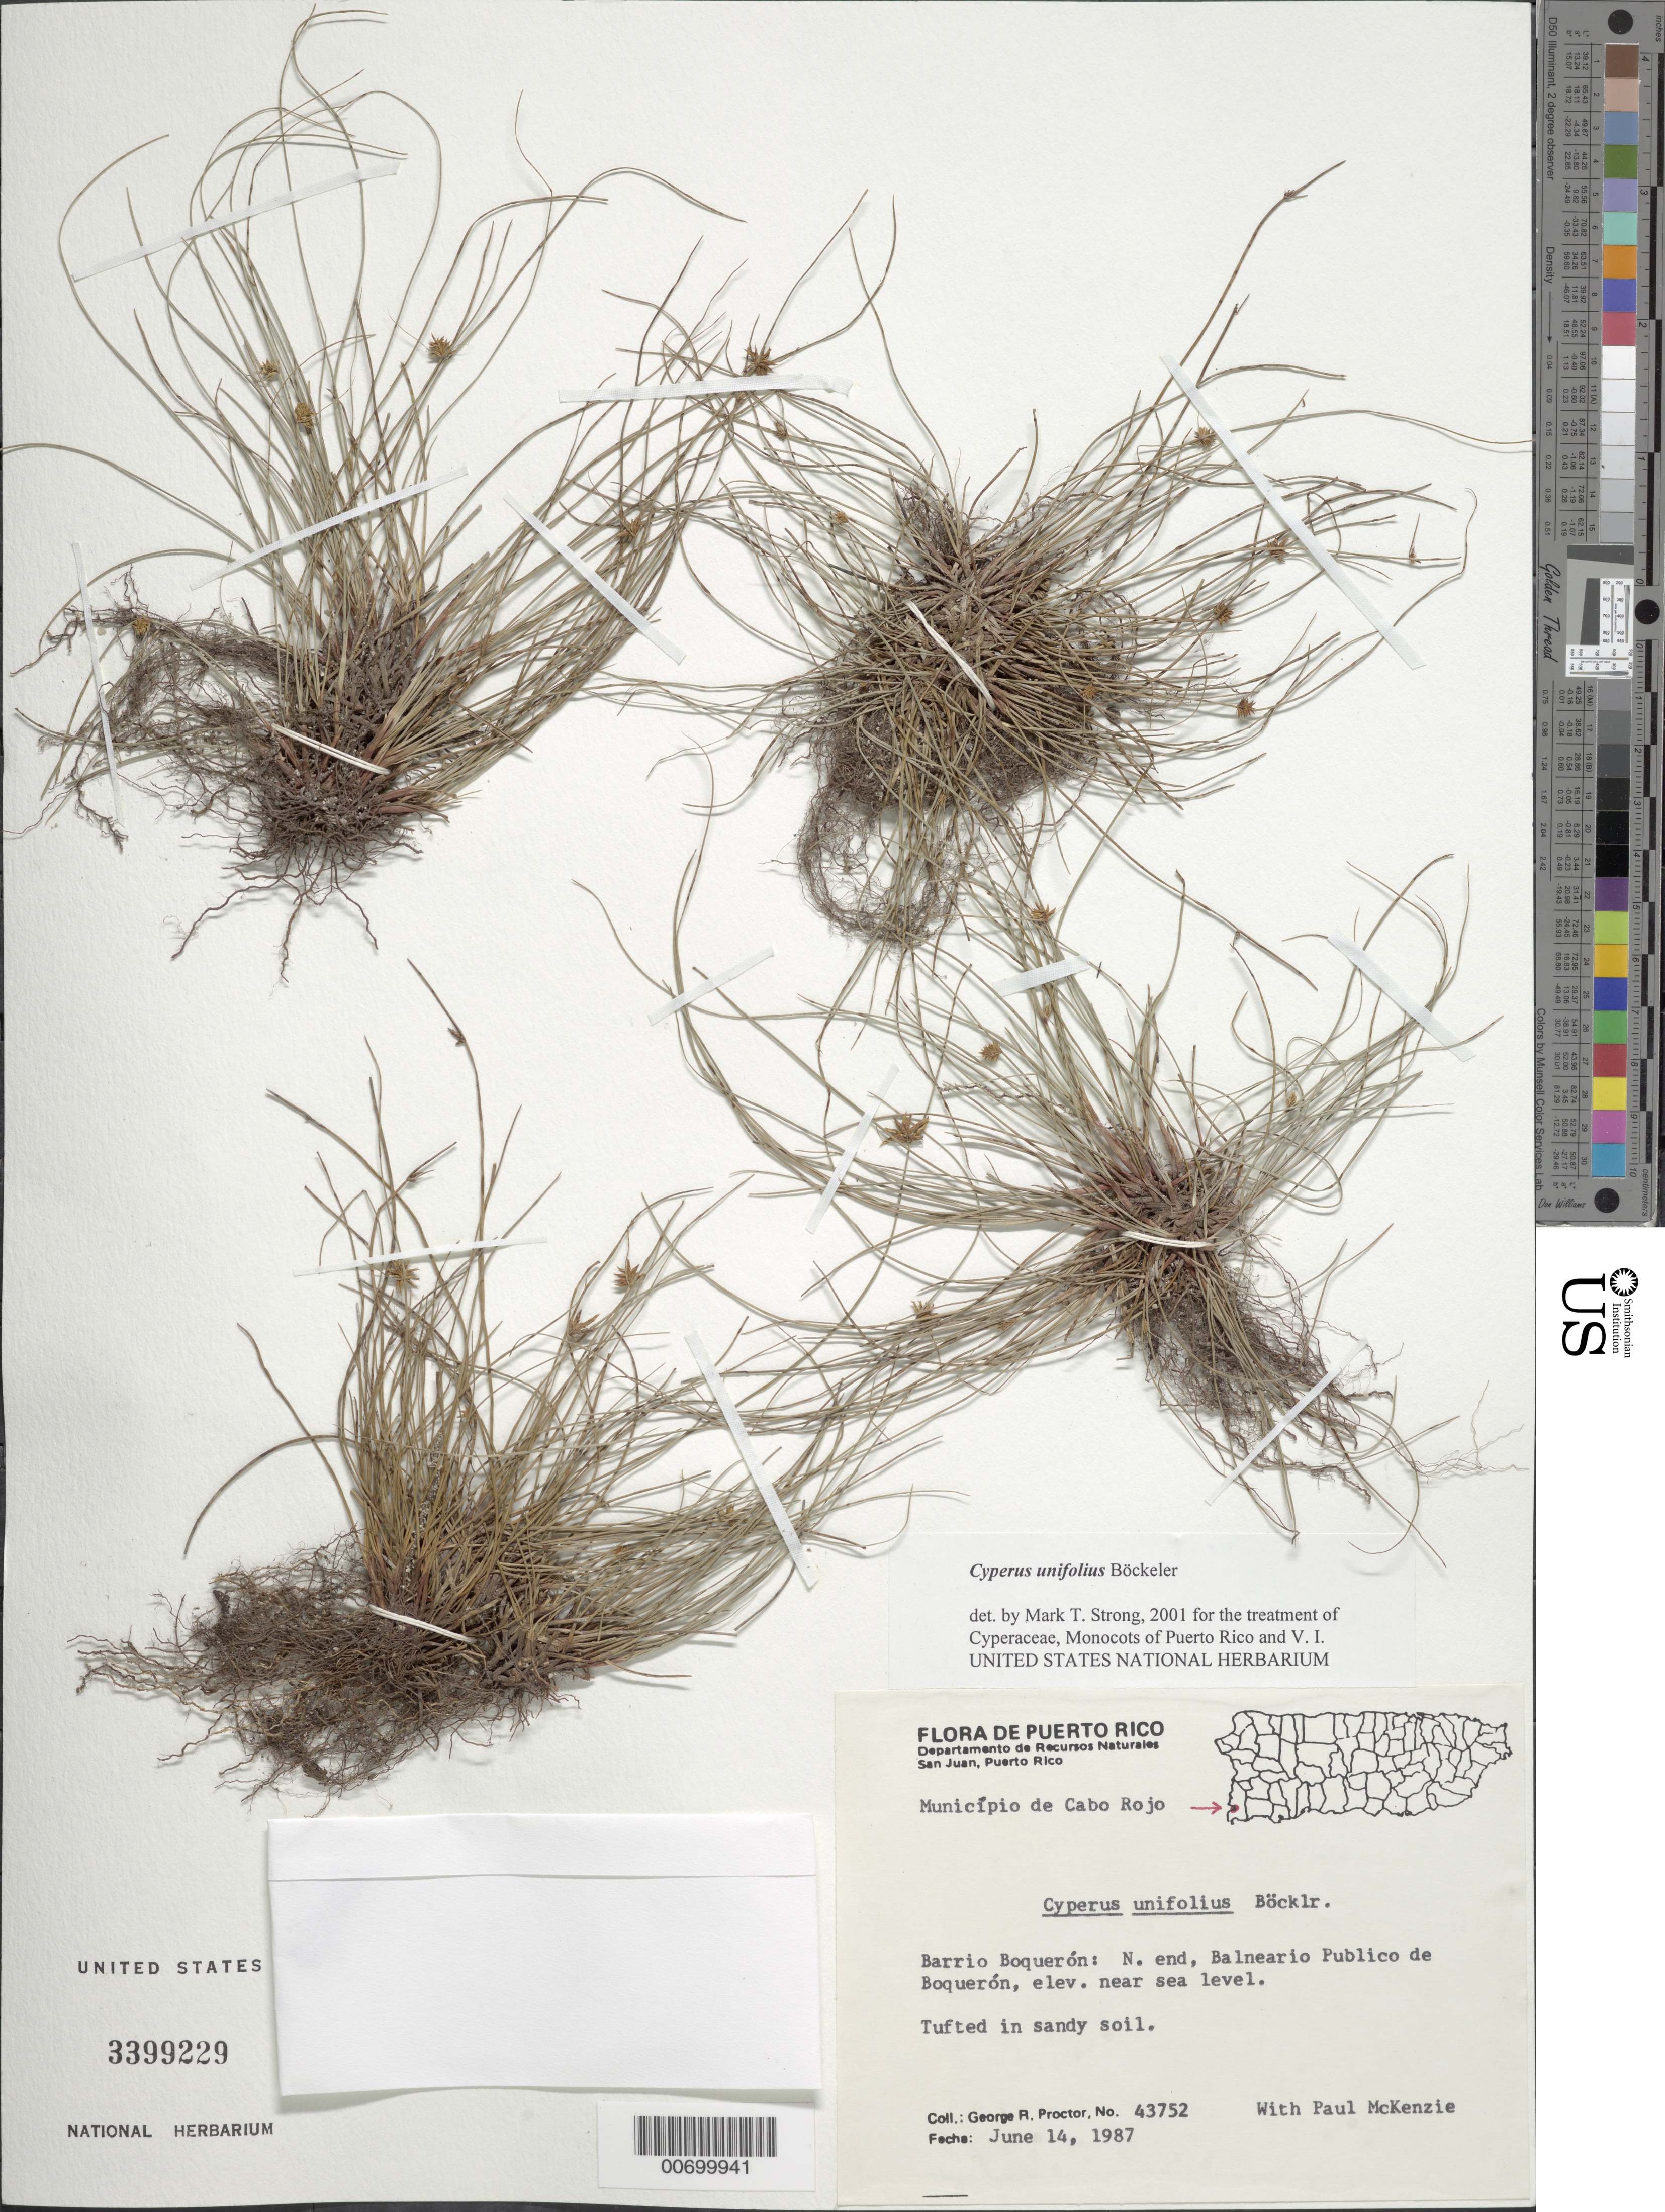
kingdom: Plantae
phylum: Tracheophyta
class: Liliopsida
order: Poales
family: Cyperaceae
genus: Cyperus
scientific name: Cyperus unifolius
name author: Boeckeler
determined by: Strong, M. T., (US), Smithsonian Institution - National Museum of Natural History (UNITED STATES)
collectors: G. R. Proctor & P. Mckenzie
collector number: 43752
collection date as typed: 14 Jun 1987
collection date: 1987-06-14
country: Puerto Rico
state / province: Cabo Rojo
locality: Cabo Rojo: Barrio Boquerón, N end, Balneario Publico de Boquerón.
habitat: In sandy soil.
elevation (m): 0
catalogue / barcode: US 3399229